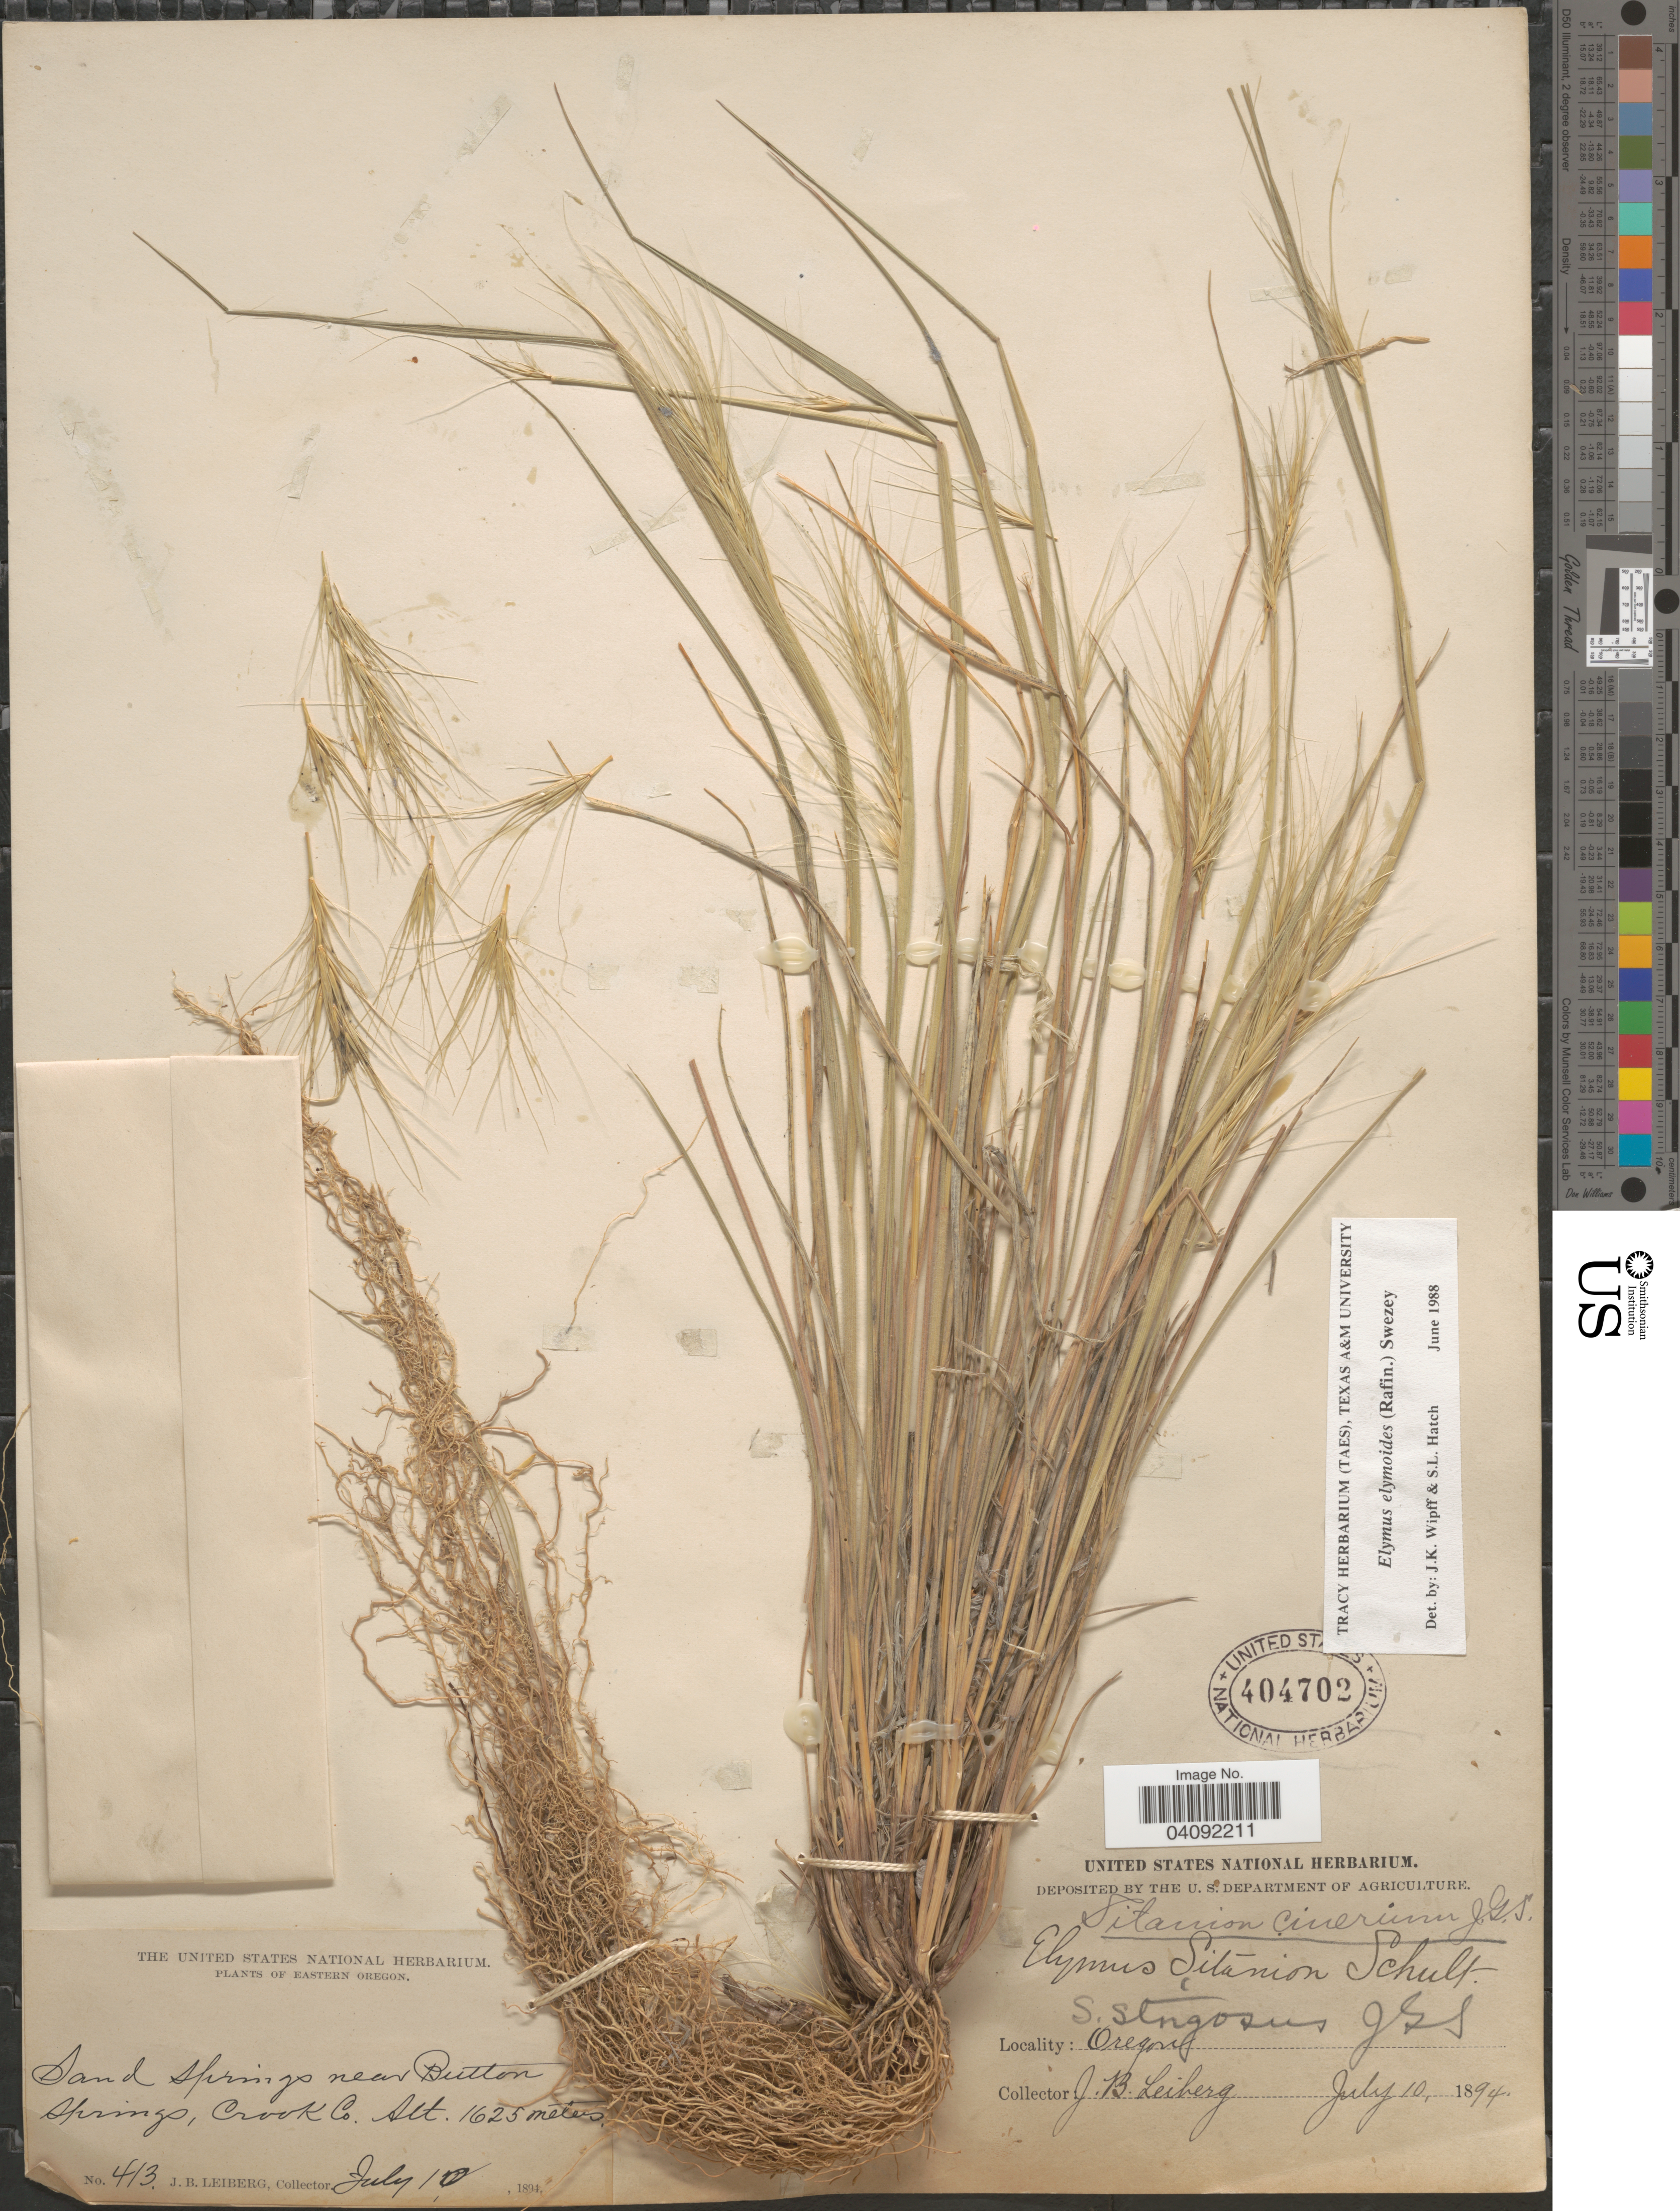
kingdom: Plantae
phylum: Tracheophyta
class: Liliopsida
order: Poales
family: Poaceae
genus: Elymus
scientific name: Elymus elymoides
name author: (Raf.) Swezey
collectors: J. B. Leiberg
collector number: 413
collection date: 1894-07-10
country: United States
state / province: Oregon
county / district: Crook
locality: Eastern Oregon. Sand Springs near Button Springs, Crook Co.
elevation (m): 1625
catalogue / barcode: US 404702